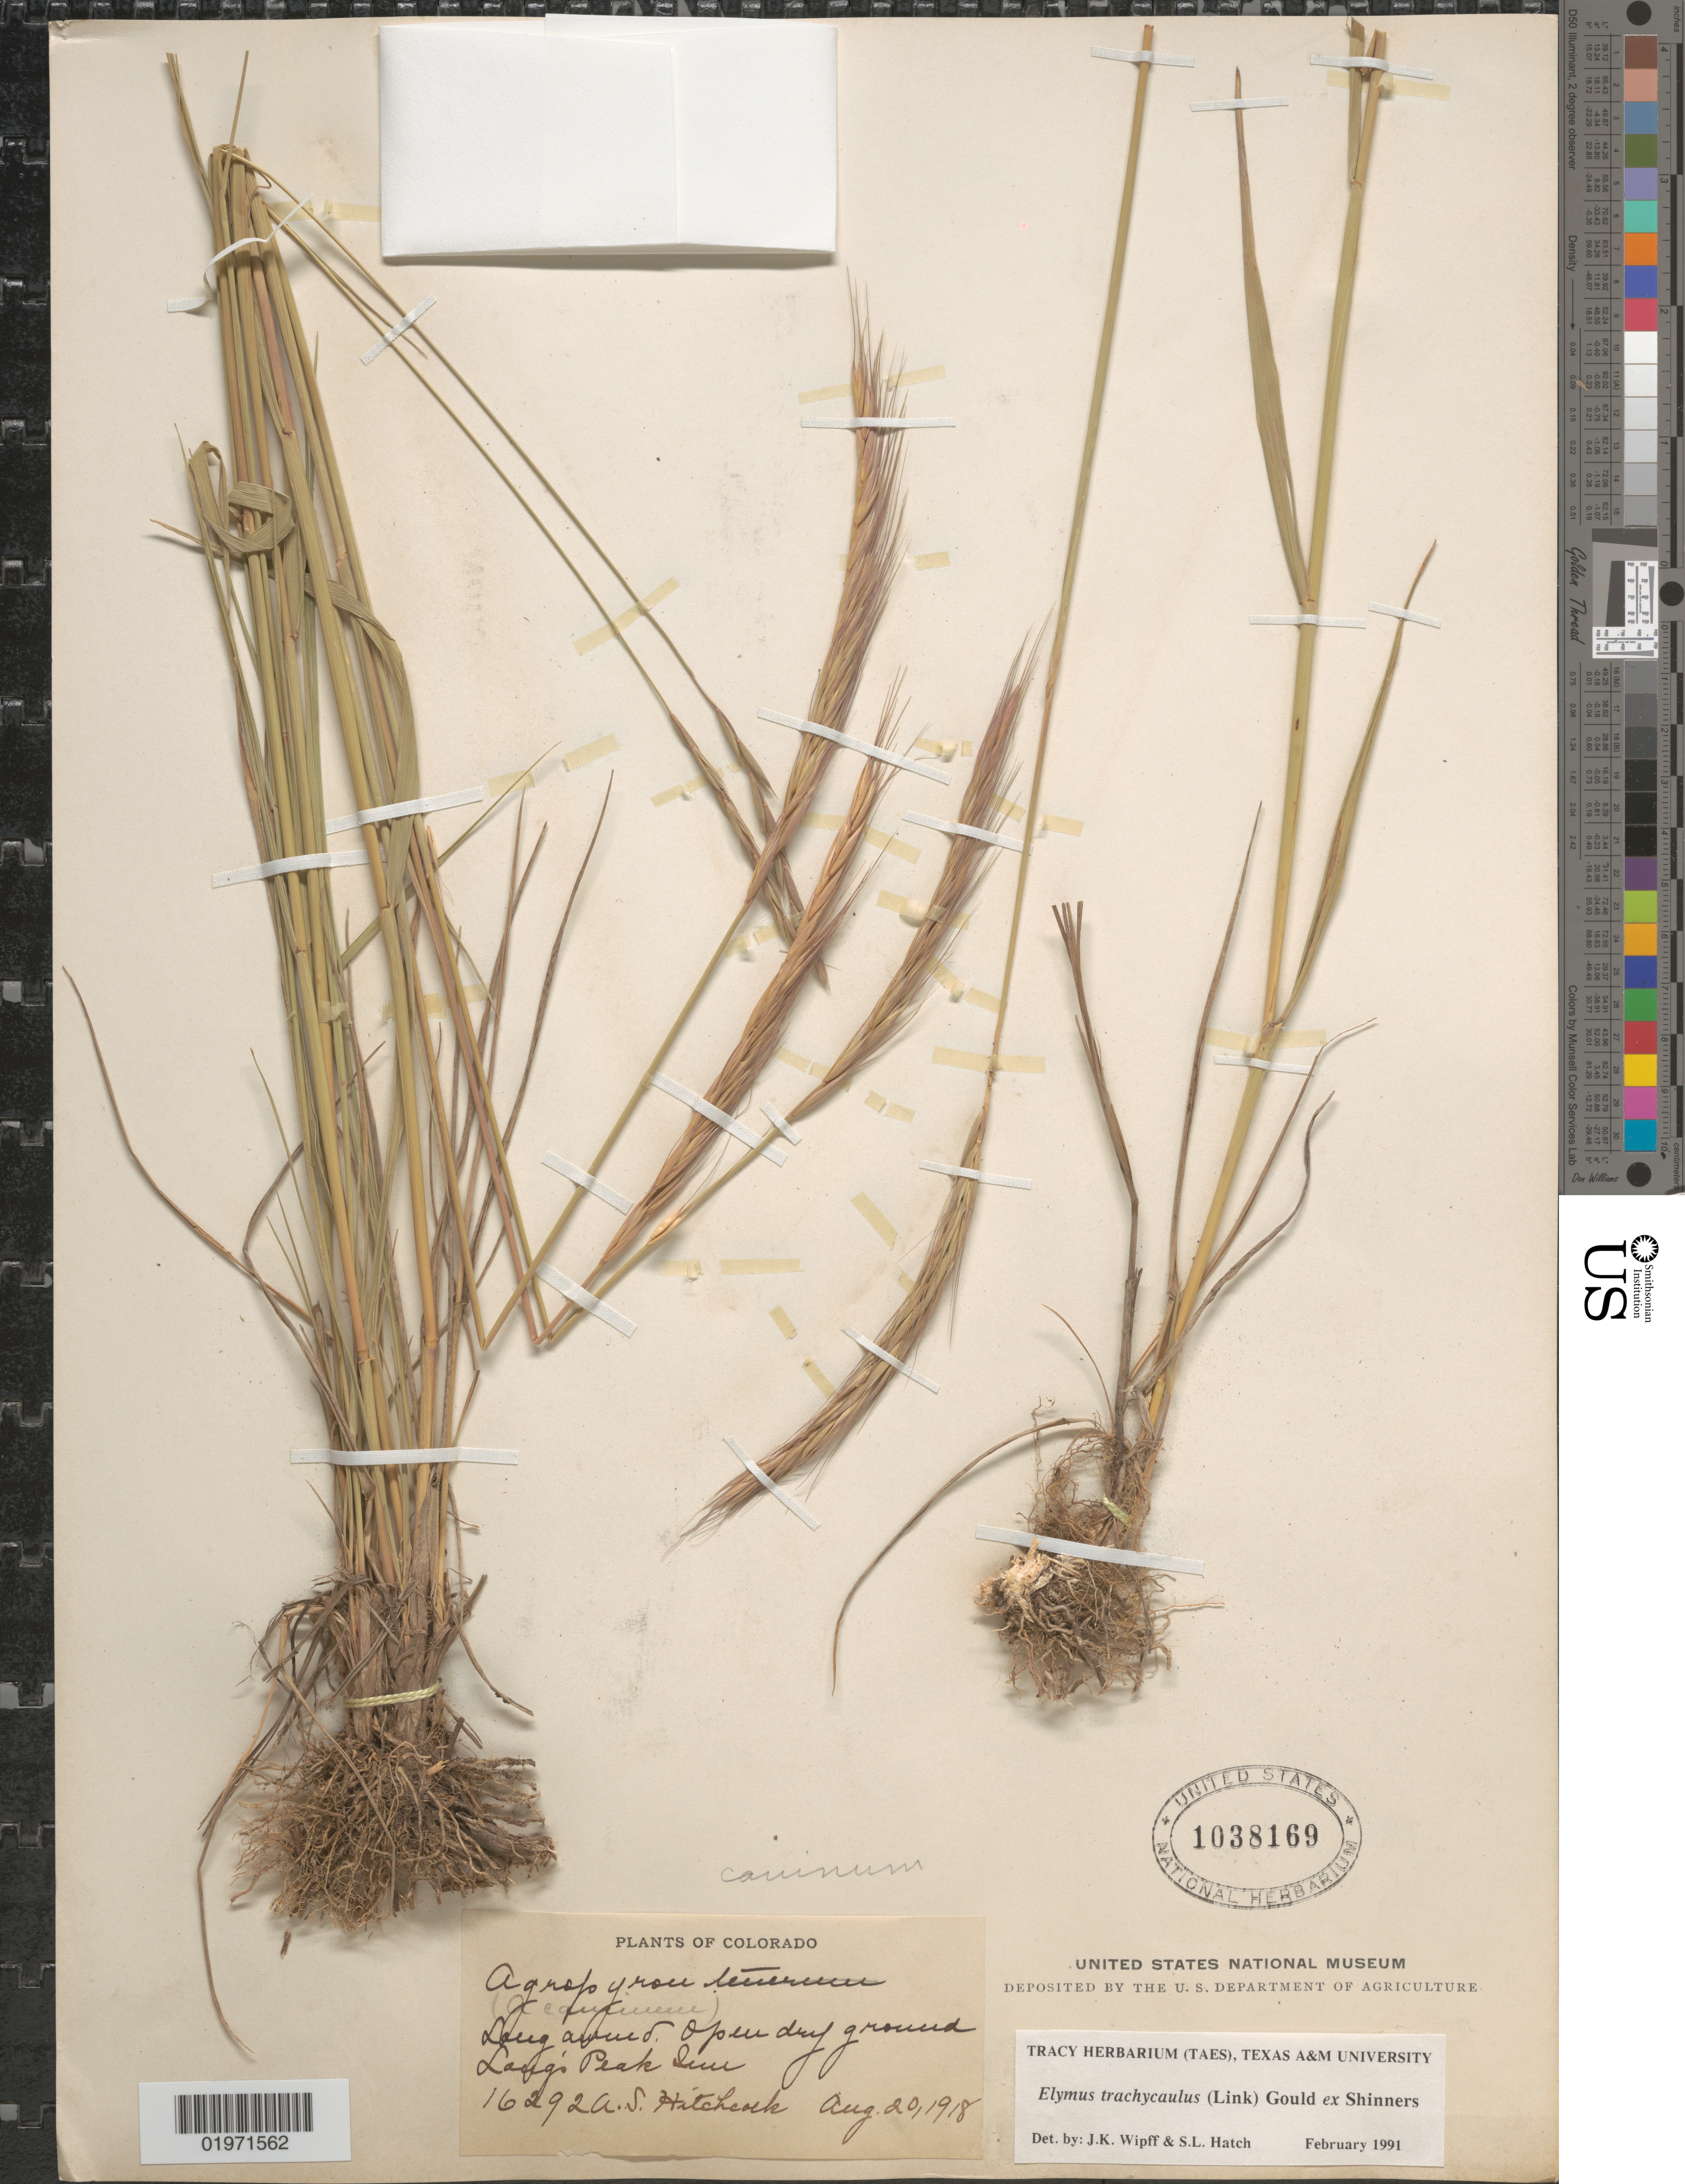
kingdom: Plantae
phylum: Tracheophyta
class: Liliopsida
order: Poales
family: Poaceae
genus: Elymus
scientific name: Elymus trachycaulus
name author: (Link) Gould ex Shinners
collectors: A. S. Hitchcock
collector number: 16292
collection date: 1918-08-20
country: United States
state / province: Colorado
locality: Long around. Open dry ground. Long's Peak Inn.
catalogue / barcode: US 1038169